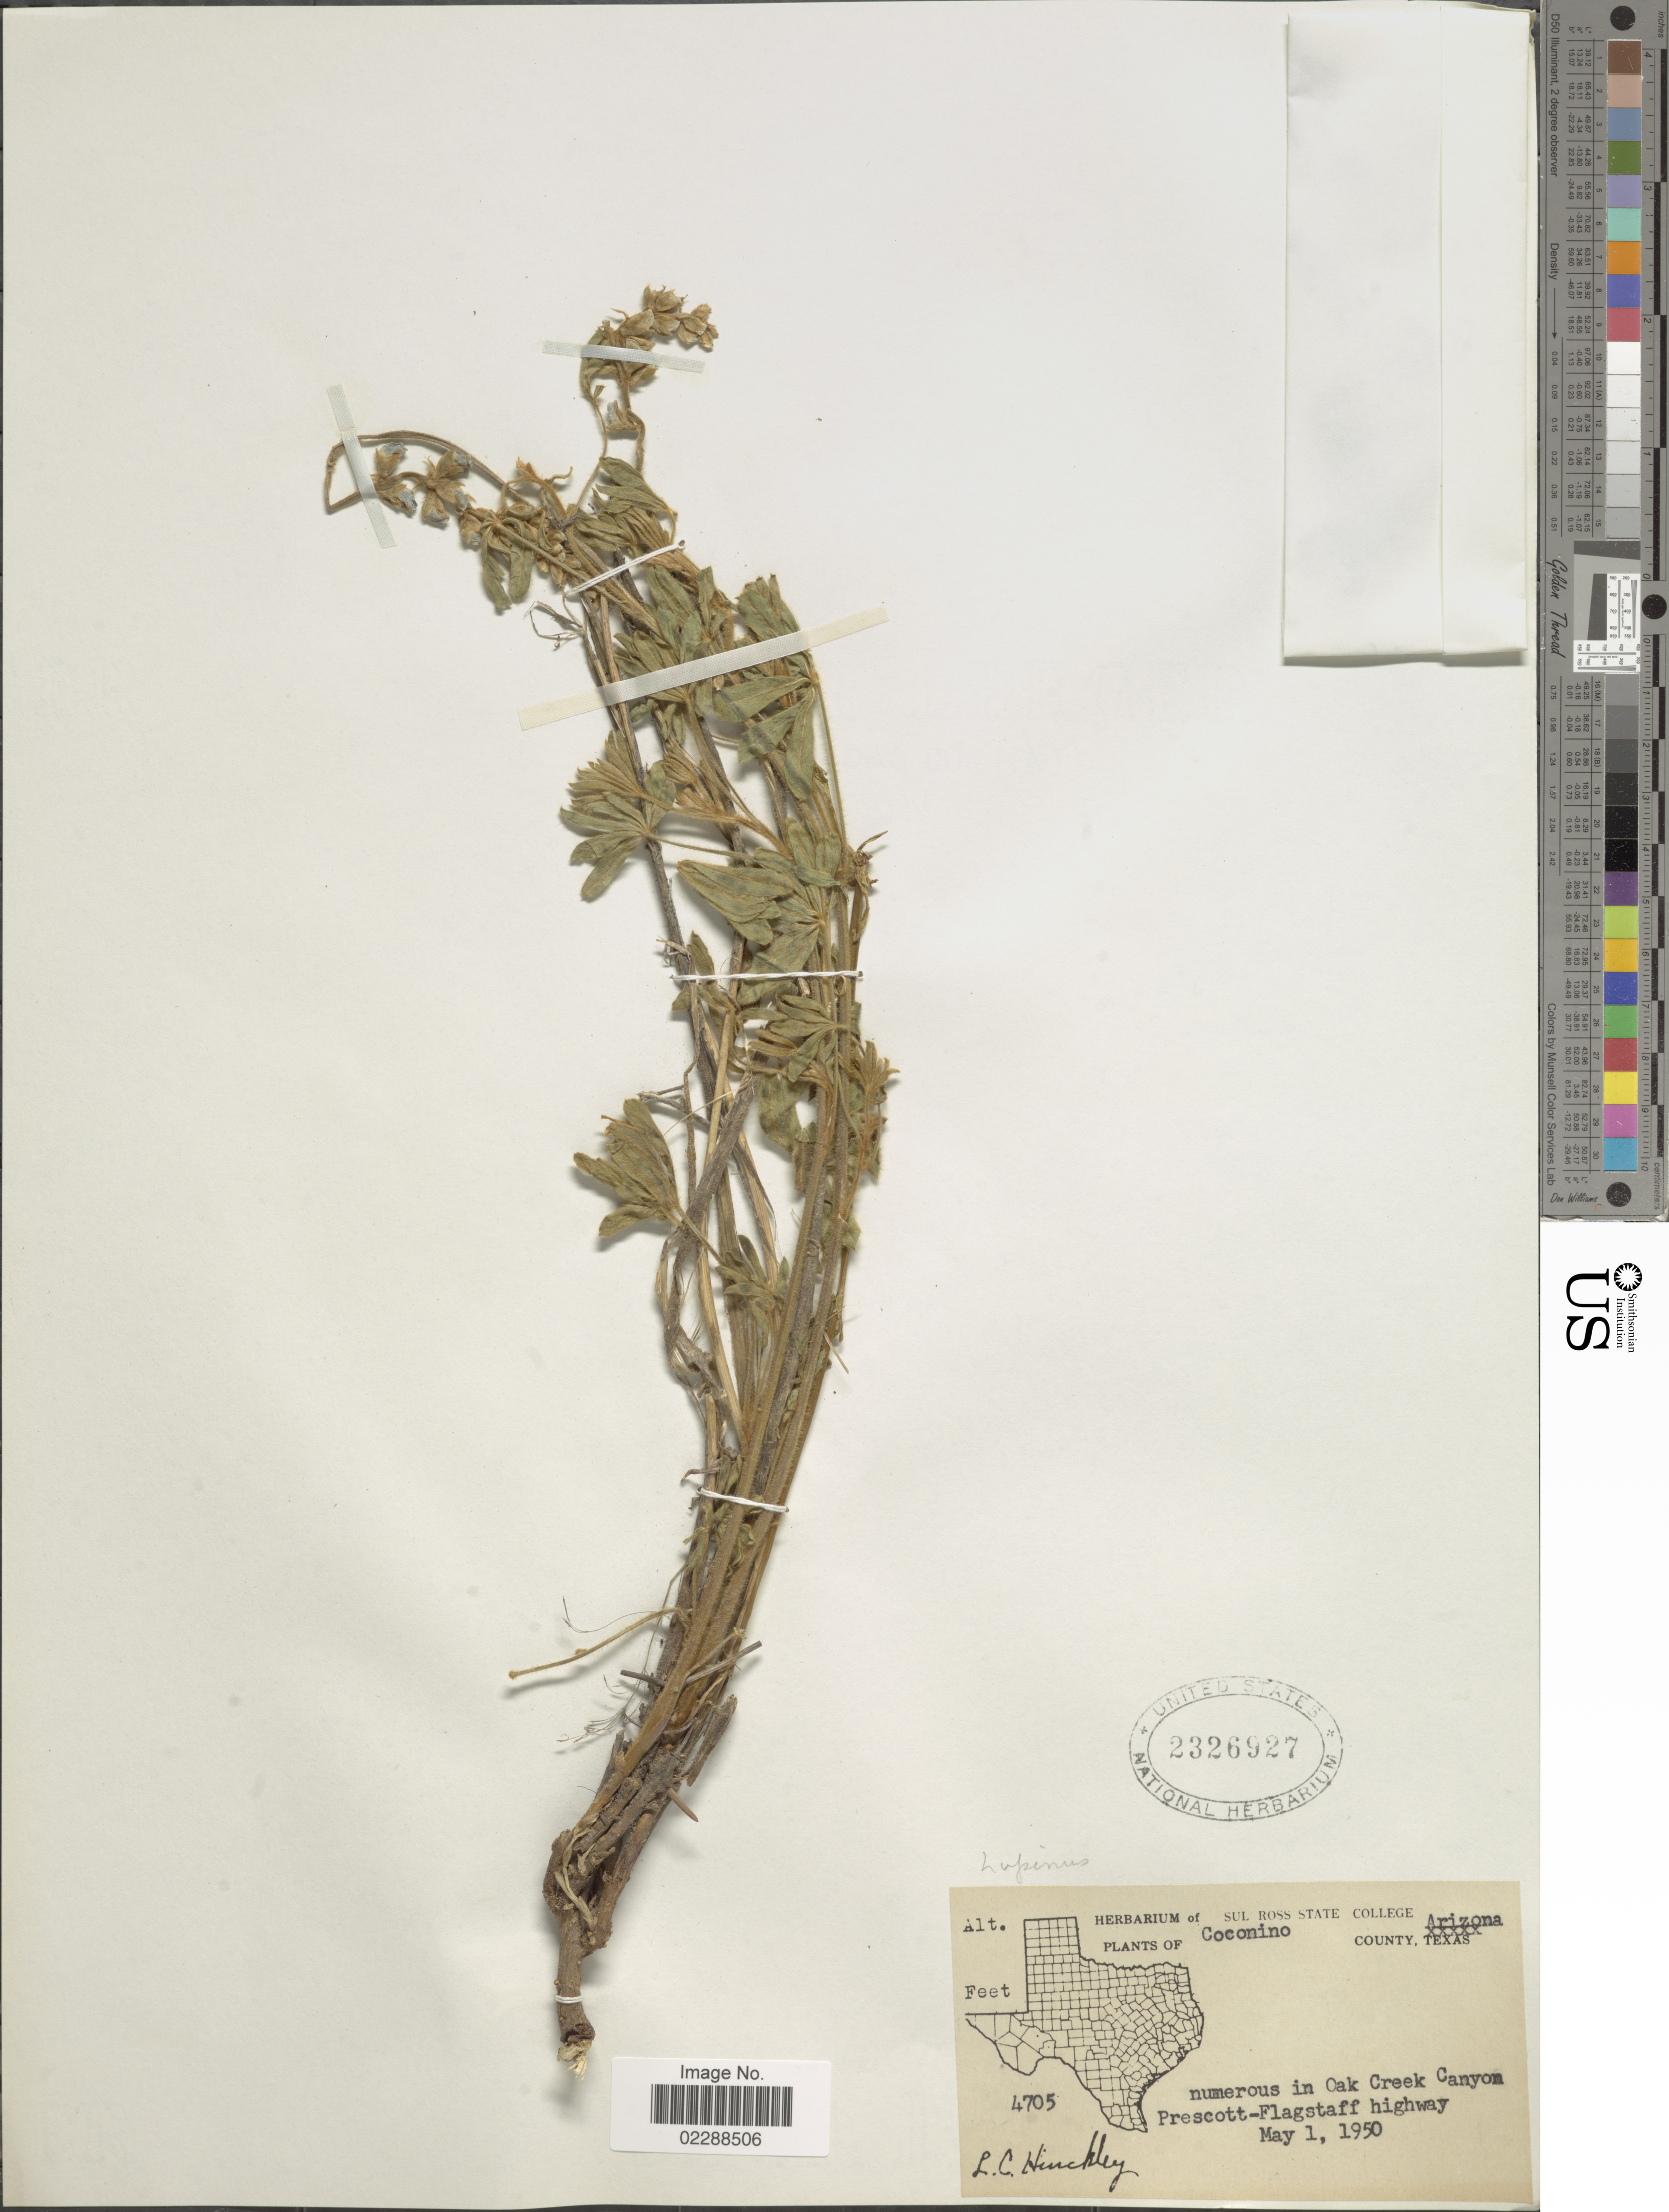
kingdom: Plantae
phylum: Tracheophyta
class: Magnoliopsida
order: Fabales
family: Fabaceae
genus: Lupinus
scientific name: Lupinus sp.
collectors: L. Hinkley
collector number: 4705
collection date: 1950-05-01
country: United States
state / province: Arizona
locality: Coconino County, Arizona, numerous in Oak Creek Canyon Prescott-Flagstaff highway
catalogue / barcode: US 2326927